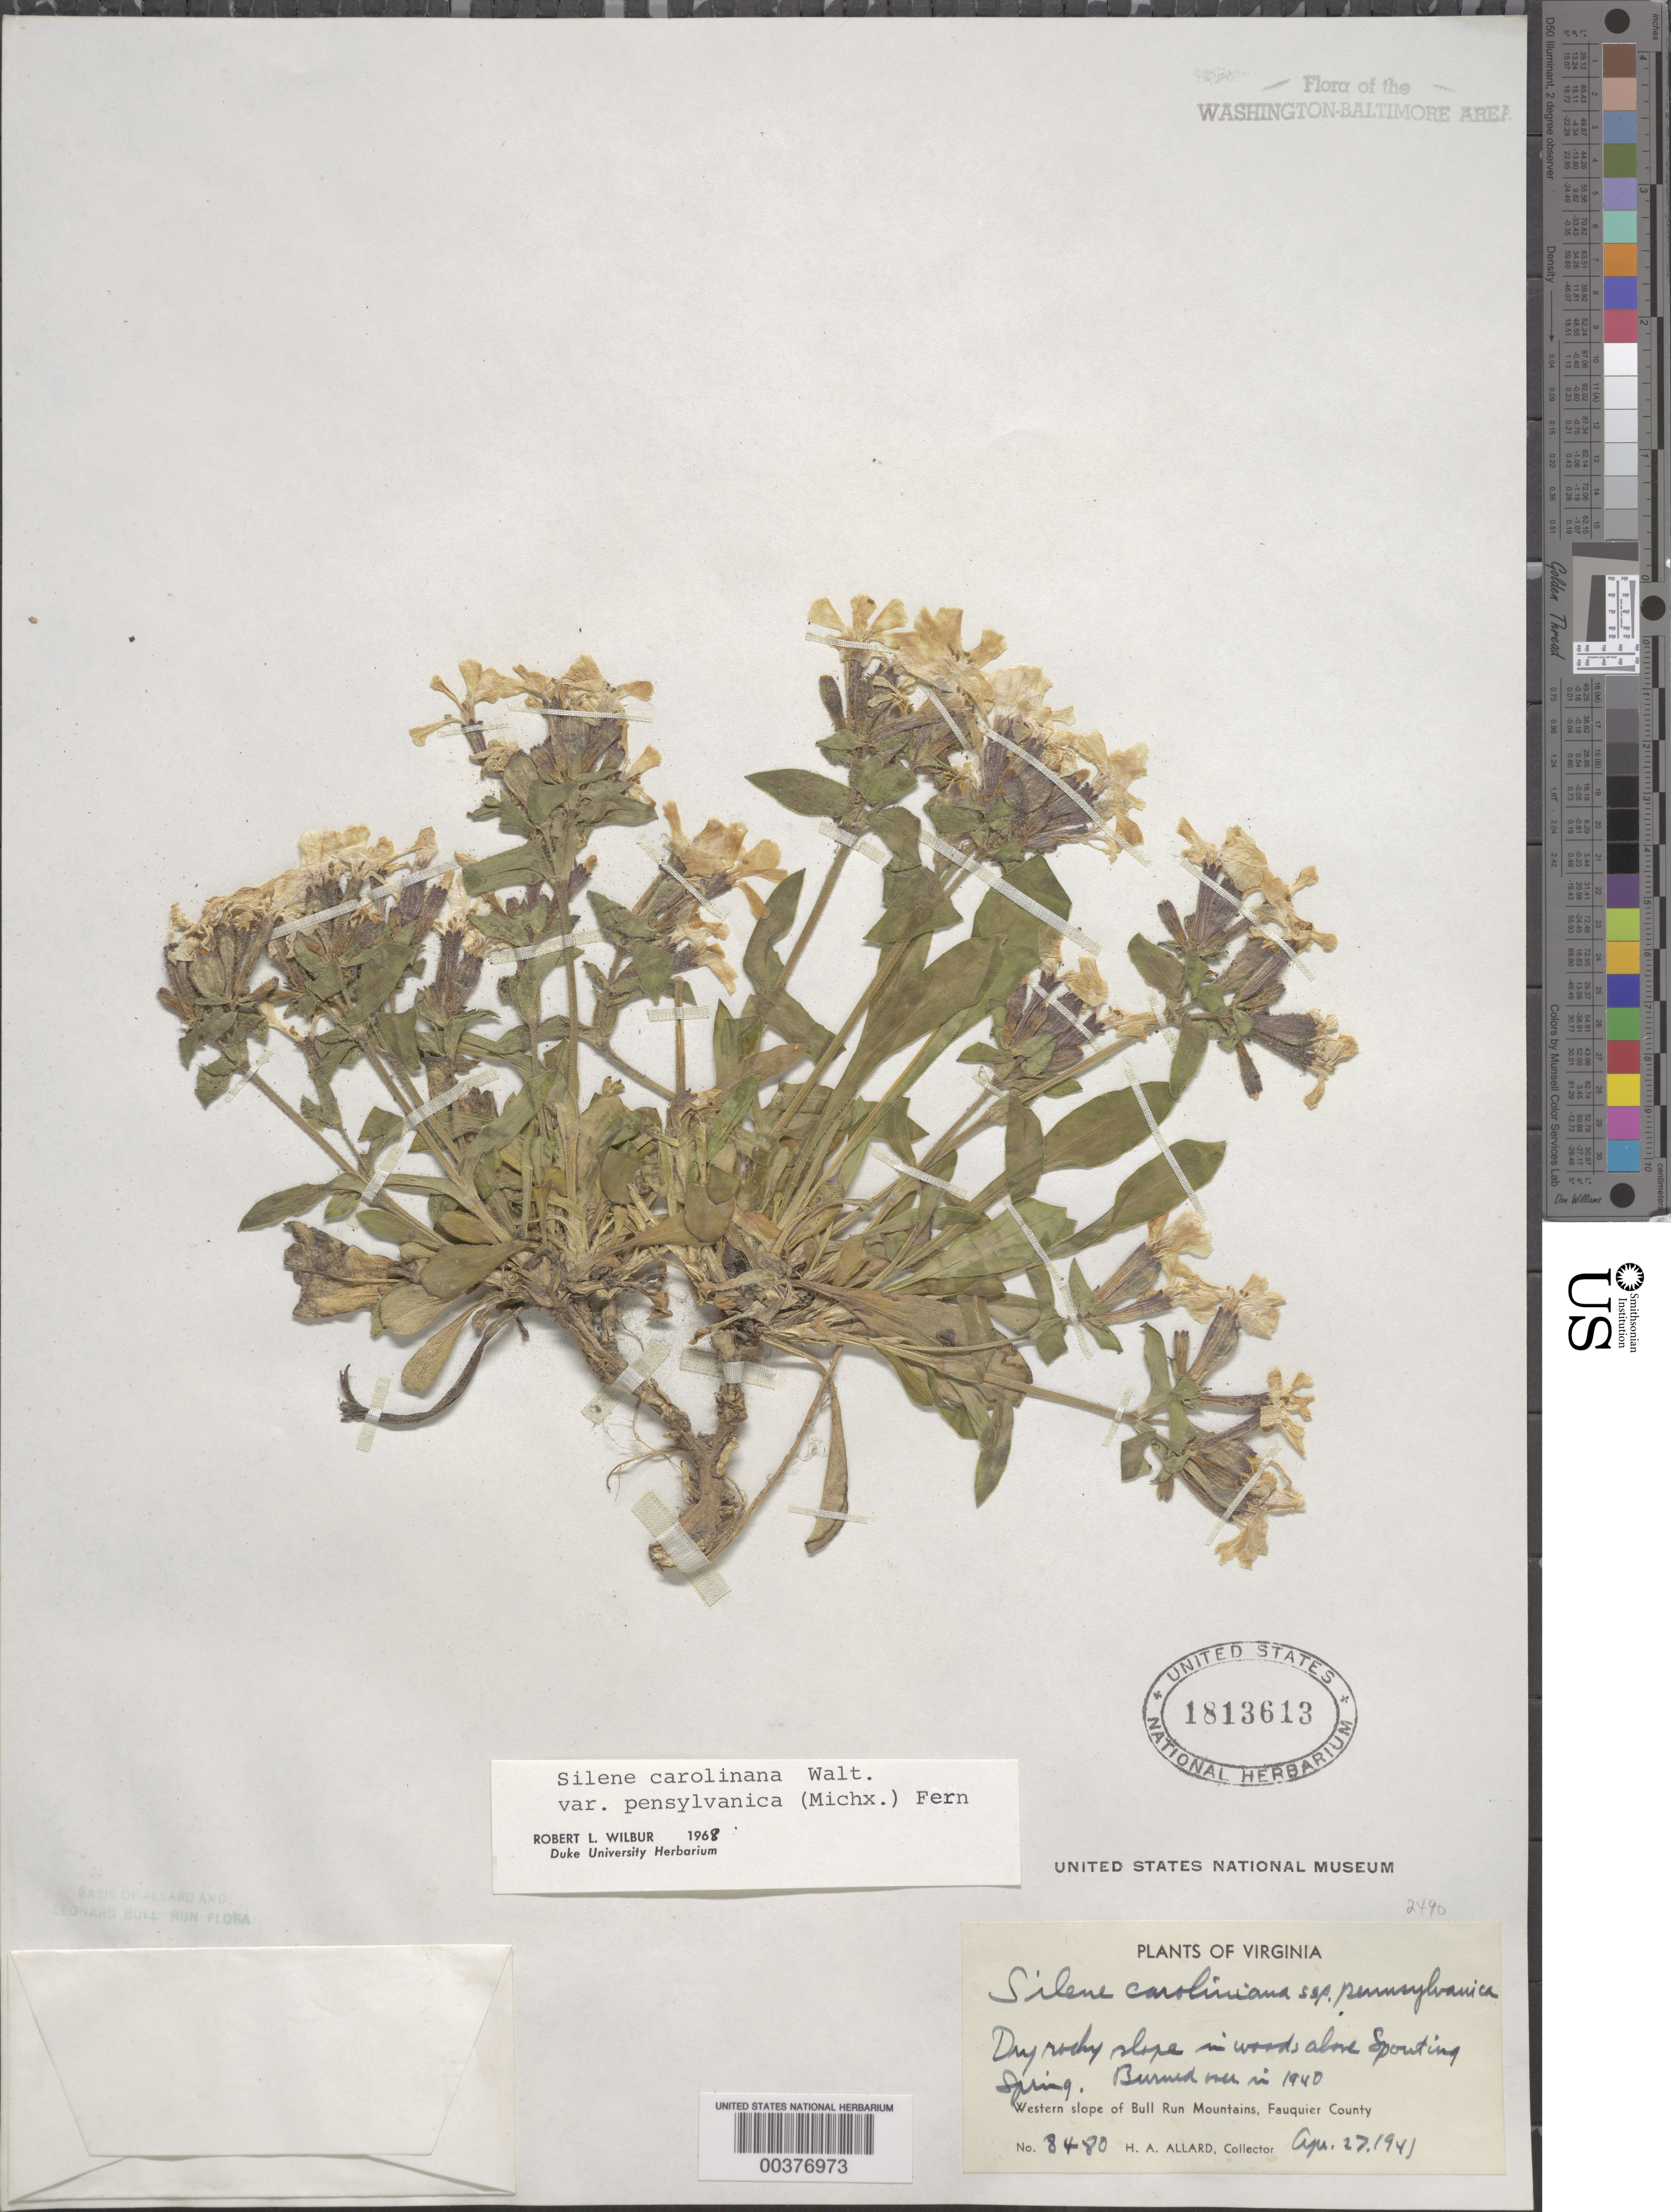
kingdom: Plantae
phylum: Tracheophyta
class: Magnoliopsida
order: Caryophyllales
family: Caryophyllaceae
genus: Silene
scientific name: Silene caroliniana var. pensylvanica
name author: (Michx.) Fernald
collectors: H. A. Allard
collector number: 8480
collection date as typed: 27 Apr 1941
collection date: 1941-04-27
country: United States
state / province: Virginia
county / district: Fauquier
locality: Spouting Spring, Bull Run Mountain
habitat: Dry rocky slope in woods along spring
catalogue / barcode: US 1813613